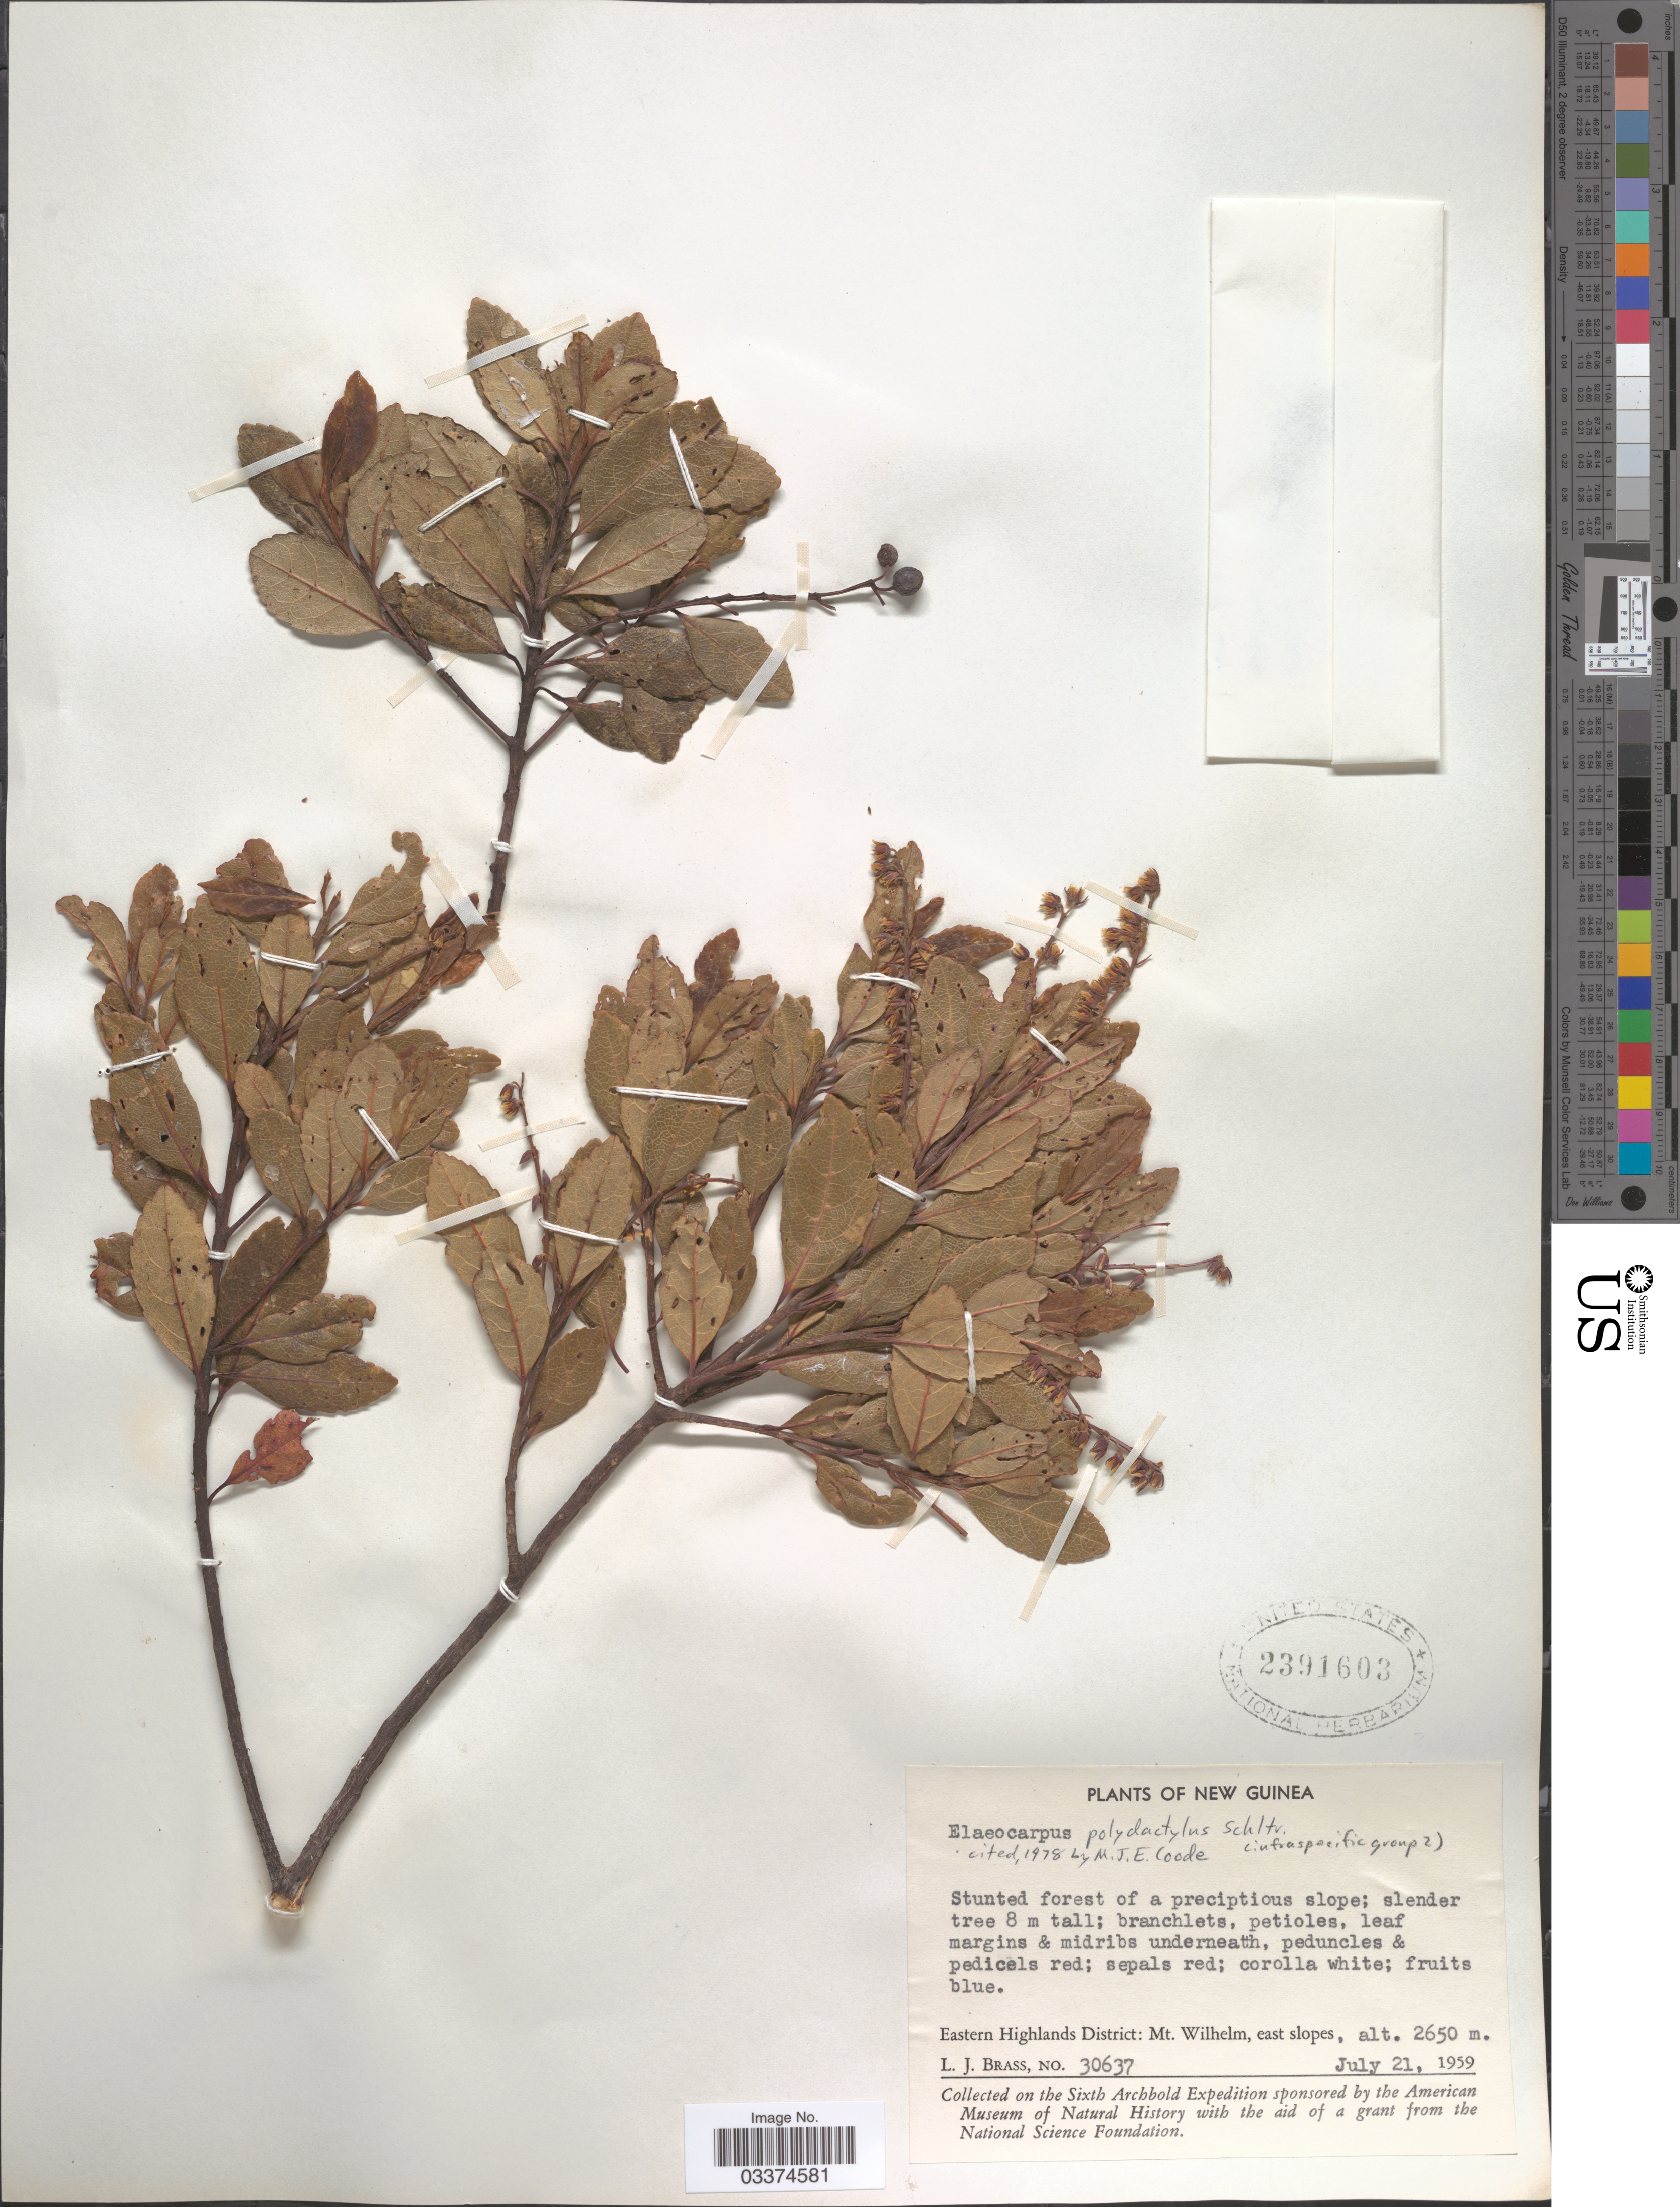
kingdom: Plantae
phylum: Tracheophyta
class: Magnoliopsida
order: Oxalidales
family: Elaeocarpaceae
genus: Elaeocarpus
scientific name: Elaeocarpus polydactylus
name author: Schltr.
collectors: L. J. Brass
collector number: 30637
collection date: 1959-07-21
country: Papua New Guinea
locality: New Guinea, Eastern Highlands District: Mt. Wilhelm, east slopes.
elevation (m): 2650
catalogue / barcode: US 2391603